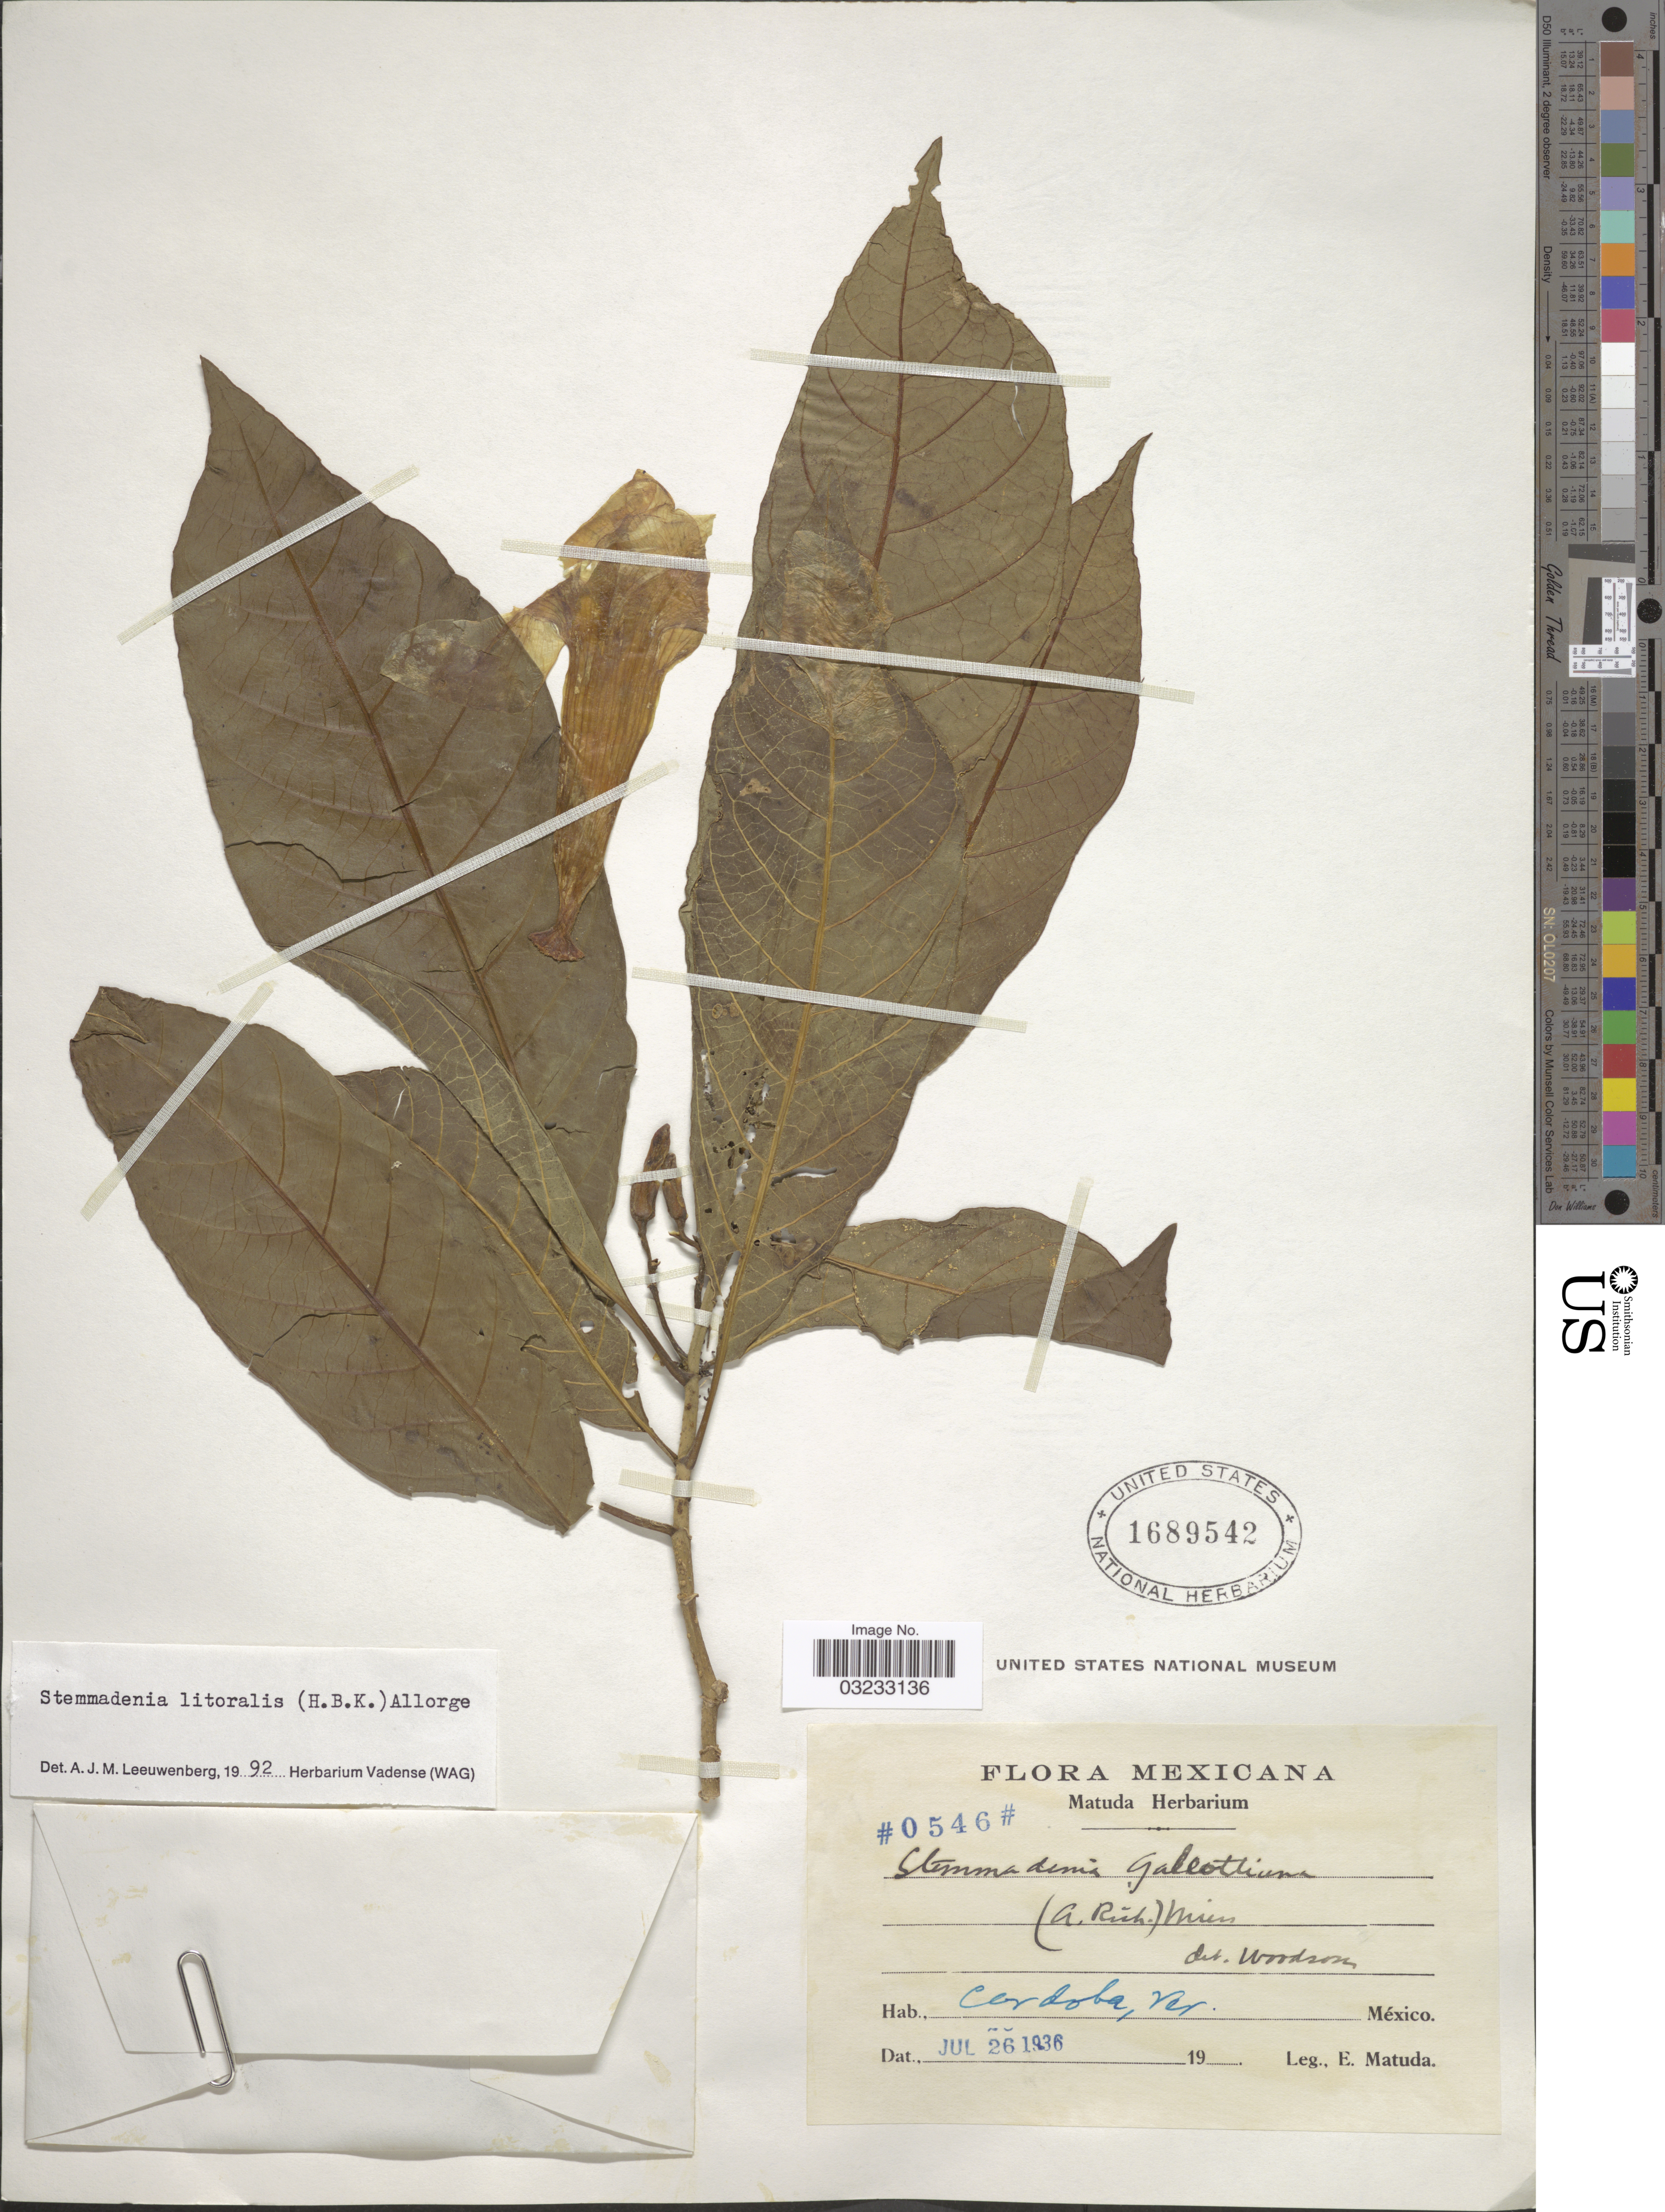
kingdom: Plantae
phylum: Tracheophyta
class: Magnoliopsida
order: Gentianales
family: Apocynaceae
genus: Stemmadenia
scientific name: Stemmadenia litoralis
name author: (Kunth) L. Allorge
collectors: E. Matuda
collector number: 0546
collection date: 1936-07-26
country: Mexico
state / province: Veracruz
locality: Cordoba, Ver.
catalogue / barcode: US 1689542